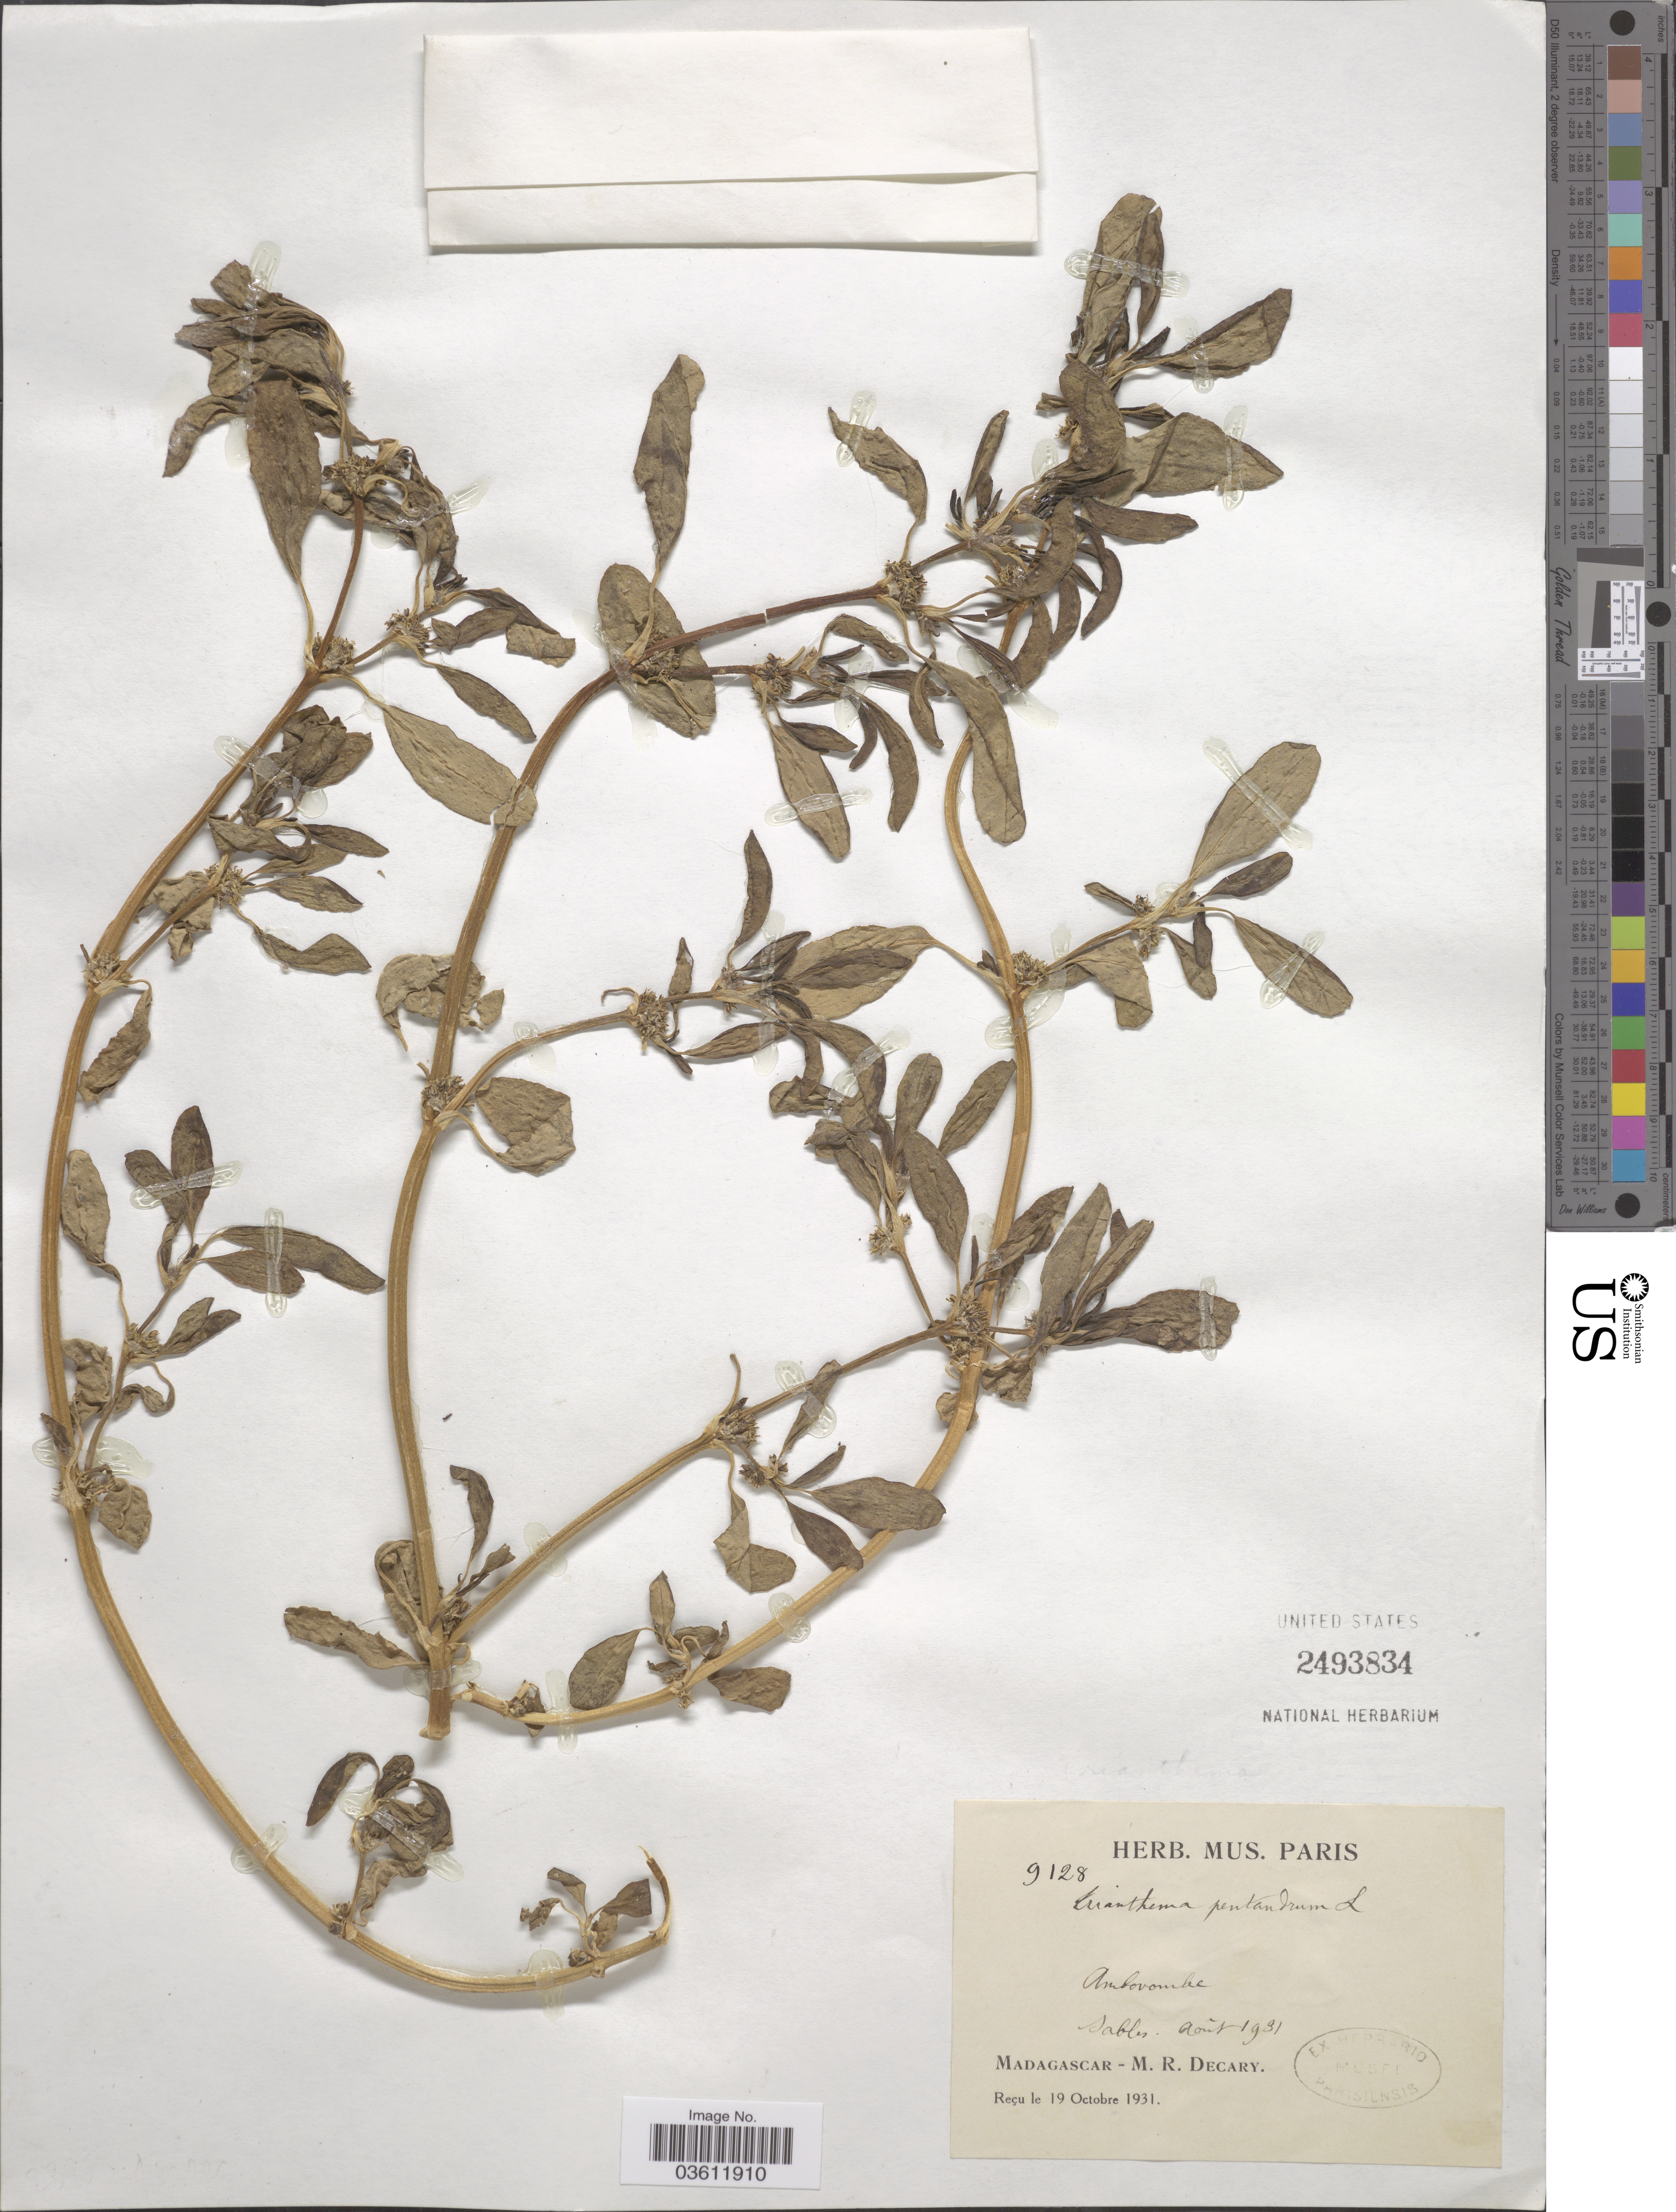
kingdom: Plantae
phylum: Tracheophyta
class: Magnoliopsida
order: Caryophyllales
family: Aizoaceae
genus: Zaleya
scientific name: Zaleya pentandra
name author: (L.) C. Jeffrey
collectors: R. Decary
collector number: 9128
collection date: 1931-08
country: Madagascar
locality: Ambovombe. Sables.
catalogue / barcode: US 2493834